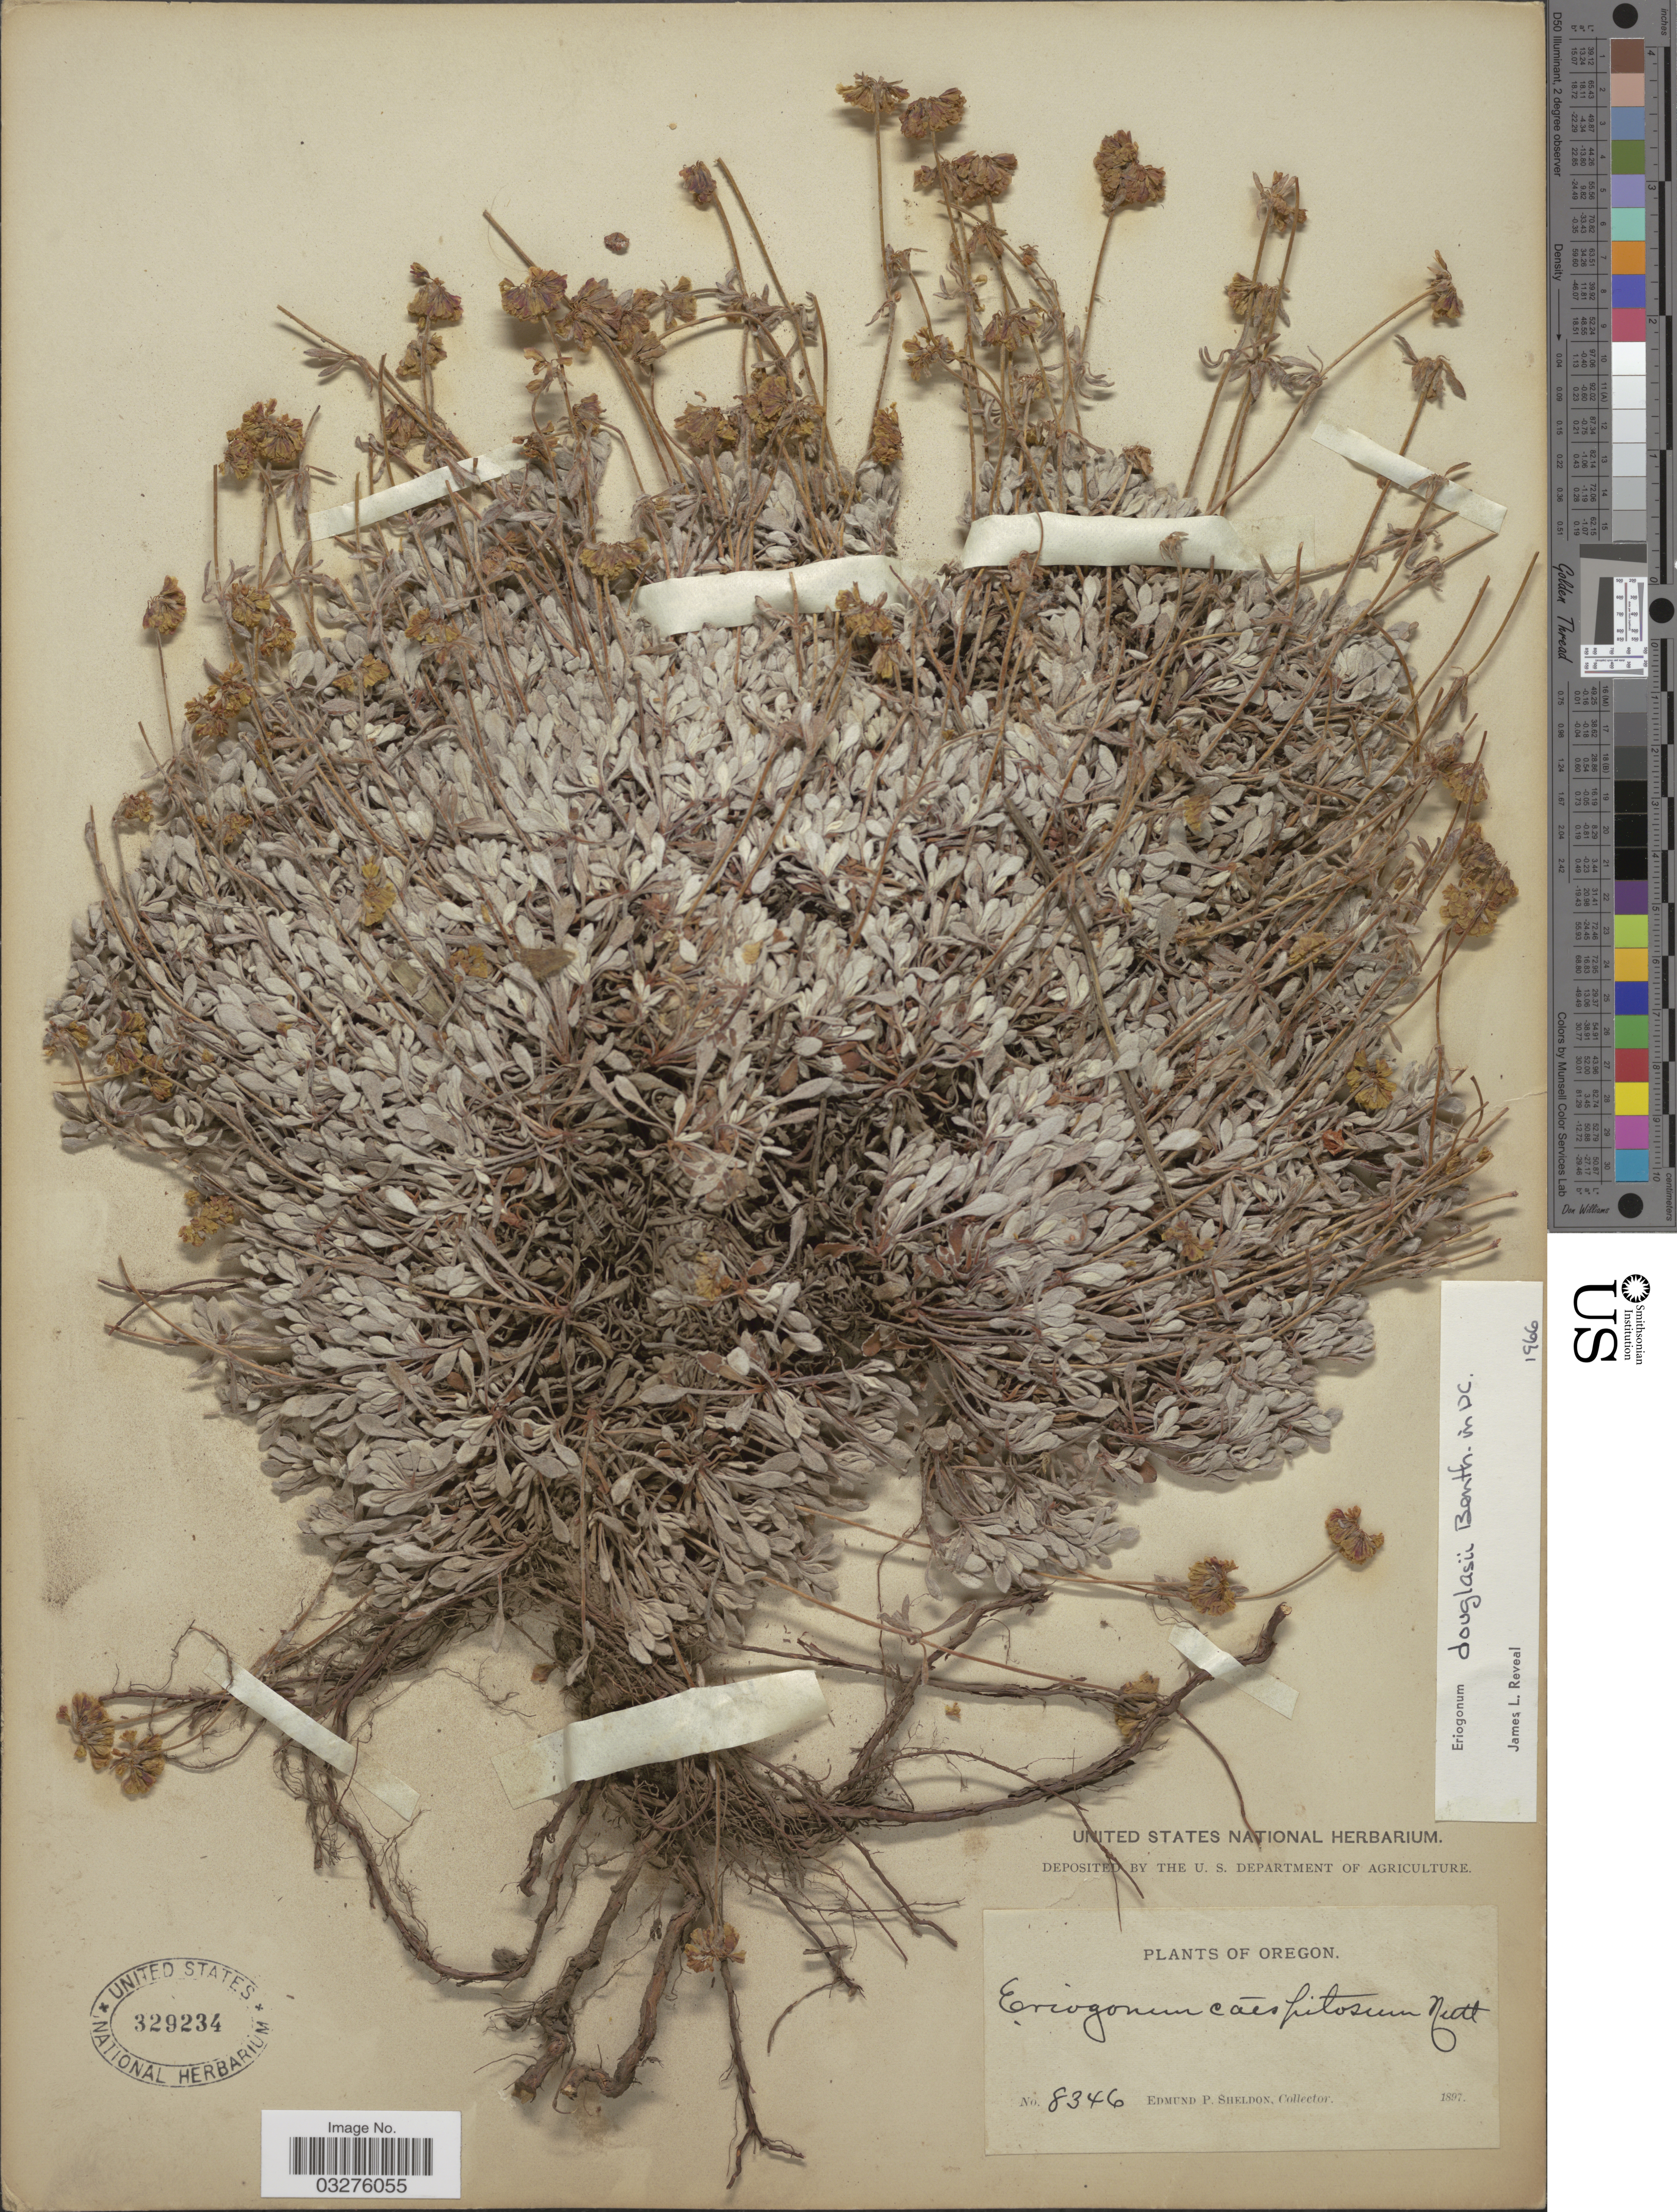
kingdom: Plantae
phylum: Tracheophyta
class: Magnoliopsida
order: Caryophyllales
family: Polygonaceae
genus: Eriogonum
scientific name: Eriogonum douglasii var. douglasii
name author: Benth.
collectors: E. P. Sheldon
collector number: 8346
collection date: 1897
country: United States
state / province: Oregon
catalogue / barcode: US 329234